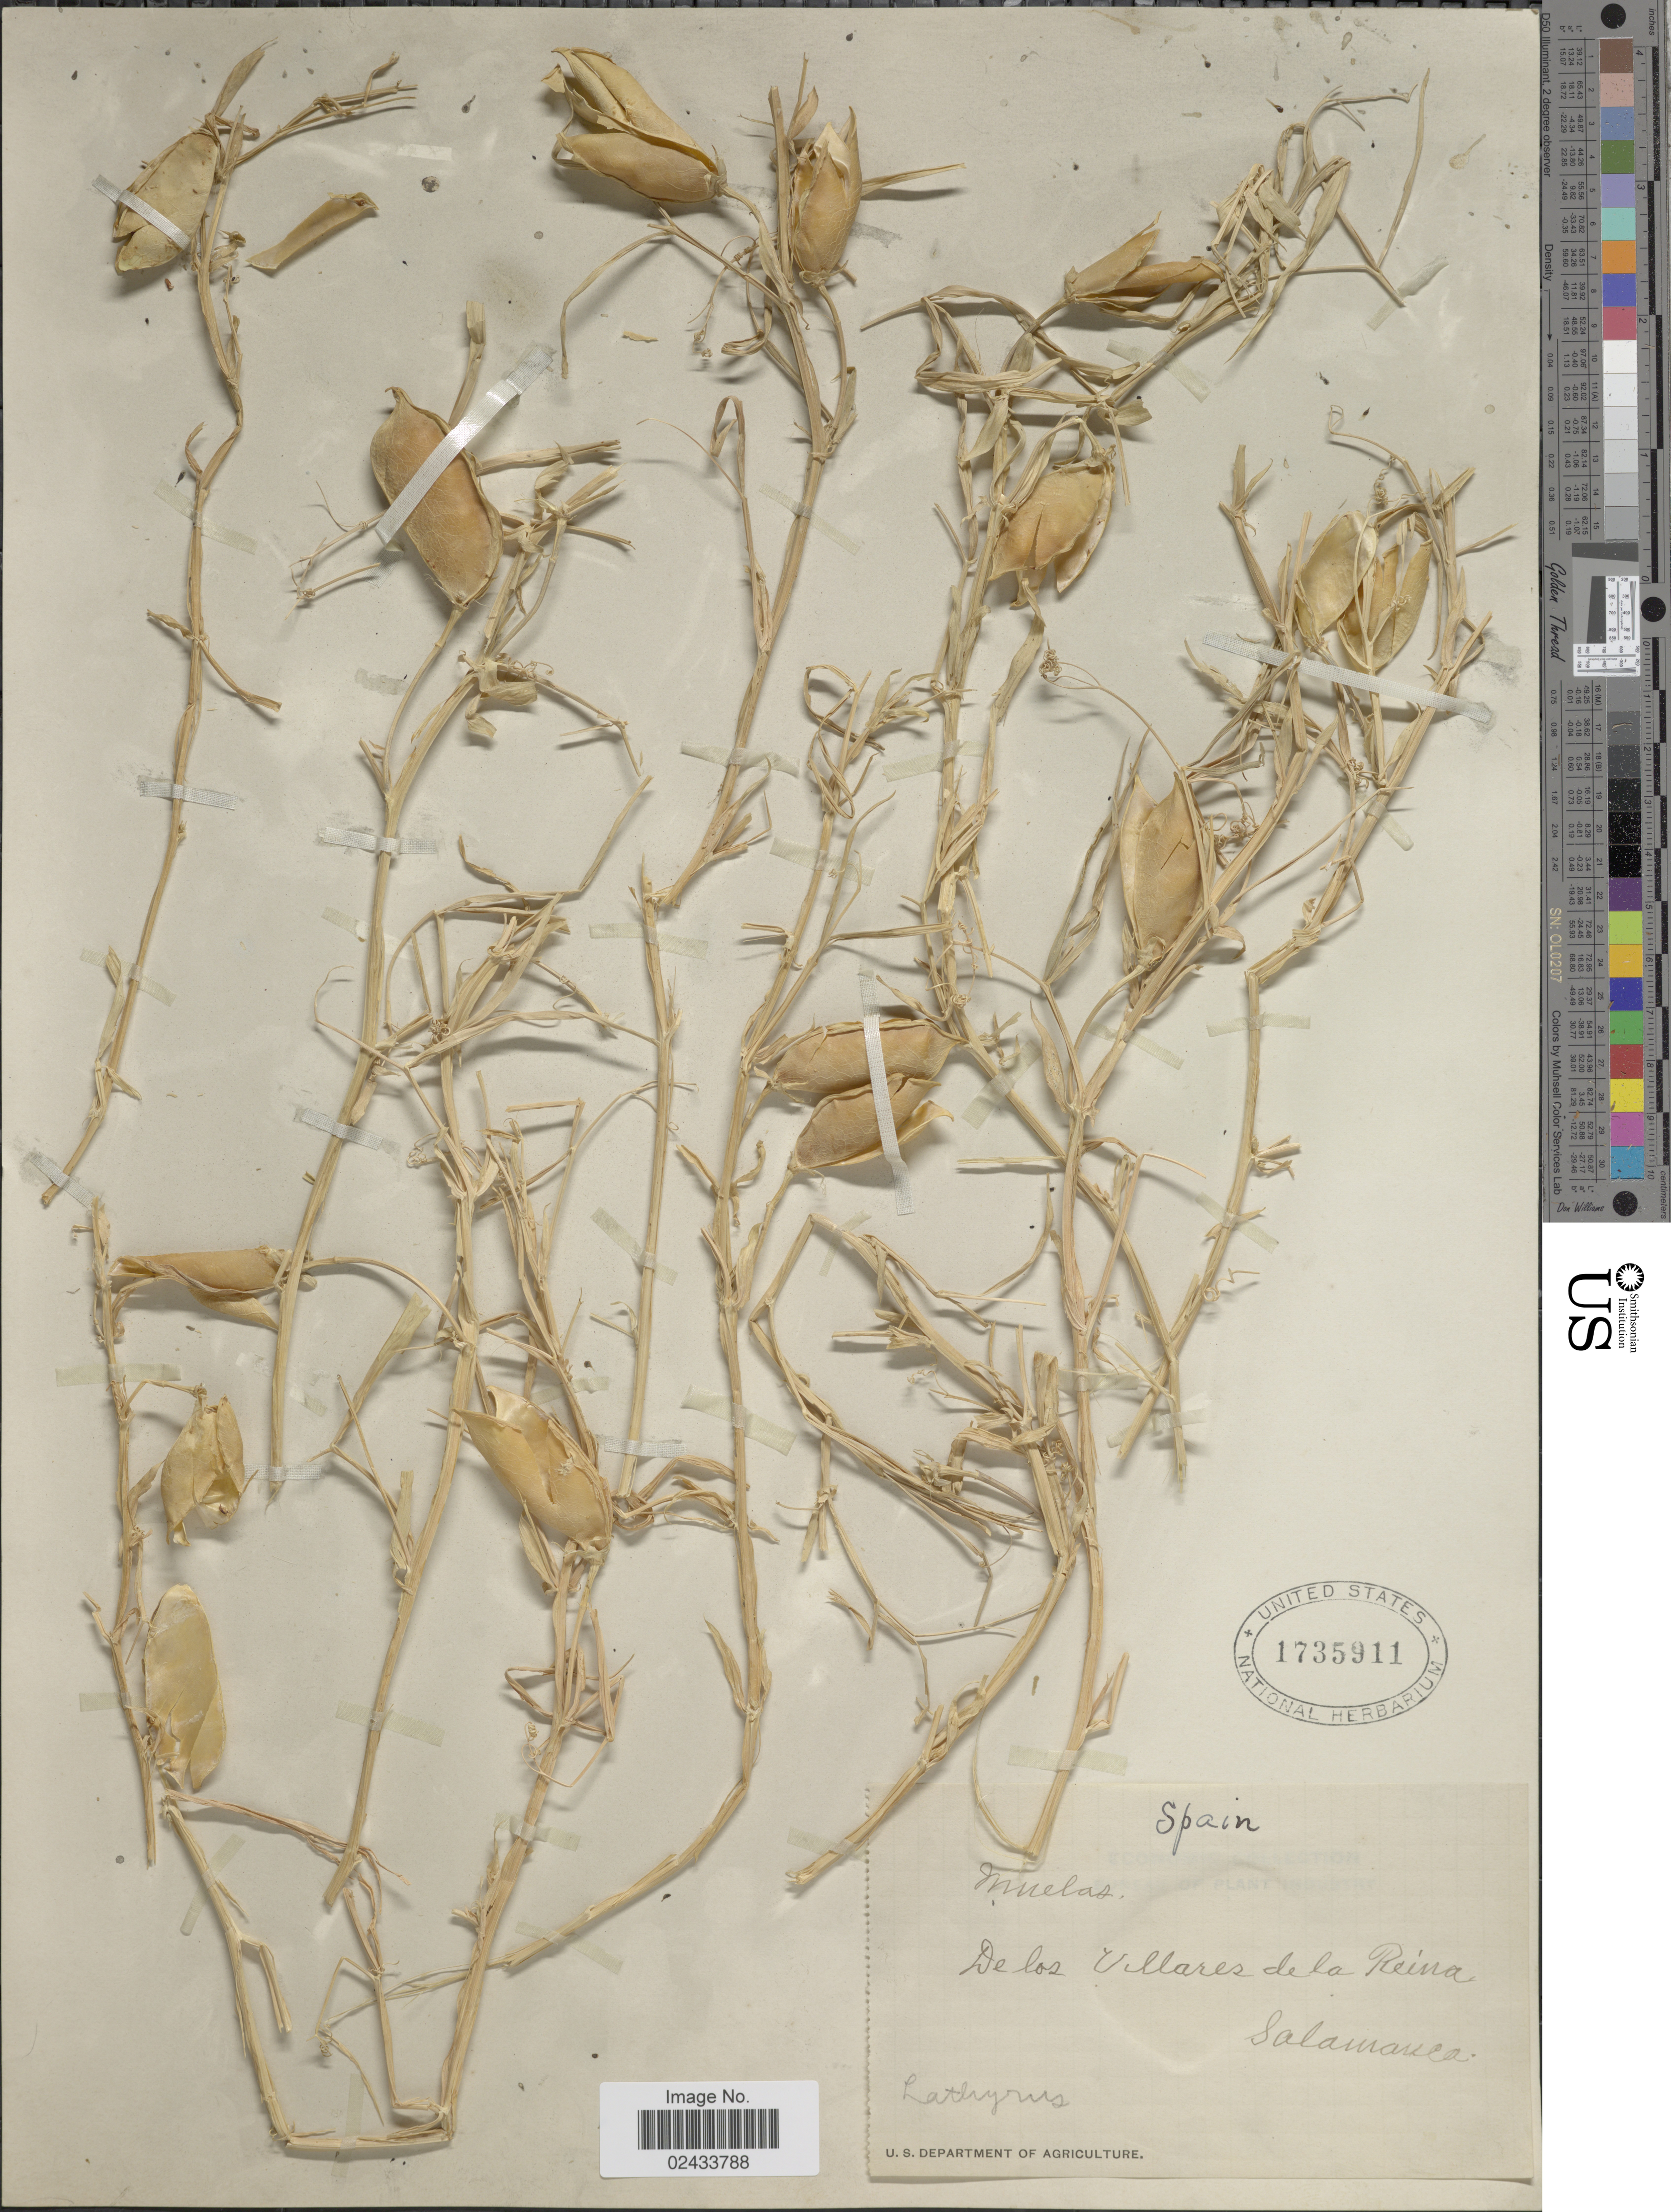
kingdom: Plantae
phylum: Tracheophyta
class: Magnoliopsida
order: Fabales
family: Fabaceae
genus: Lathyrus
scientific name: Lathyrus sp.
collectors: U.S. Department of Agriculture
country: Spain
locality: De Los Villares de la Reina, Salamanca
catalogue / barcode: US 1735911